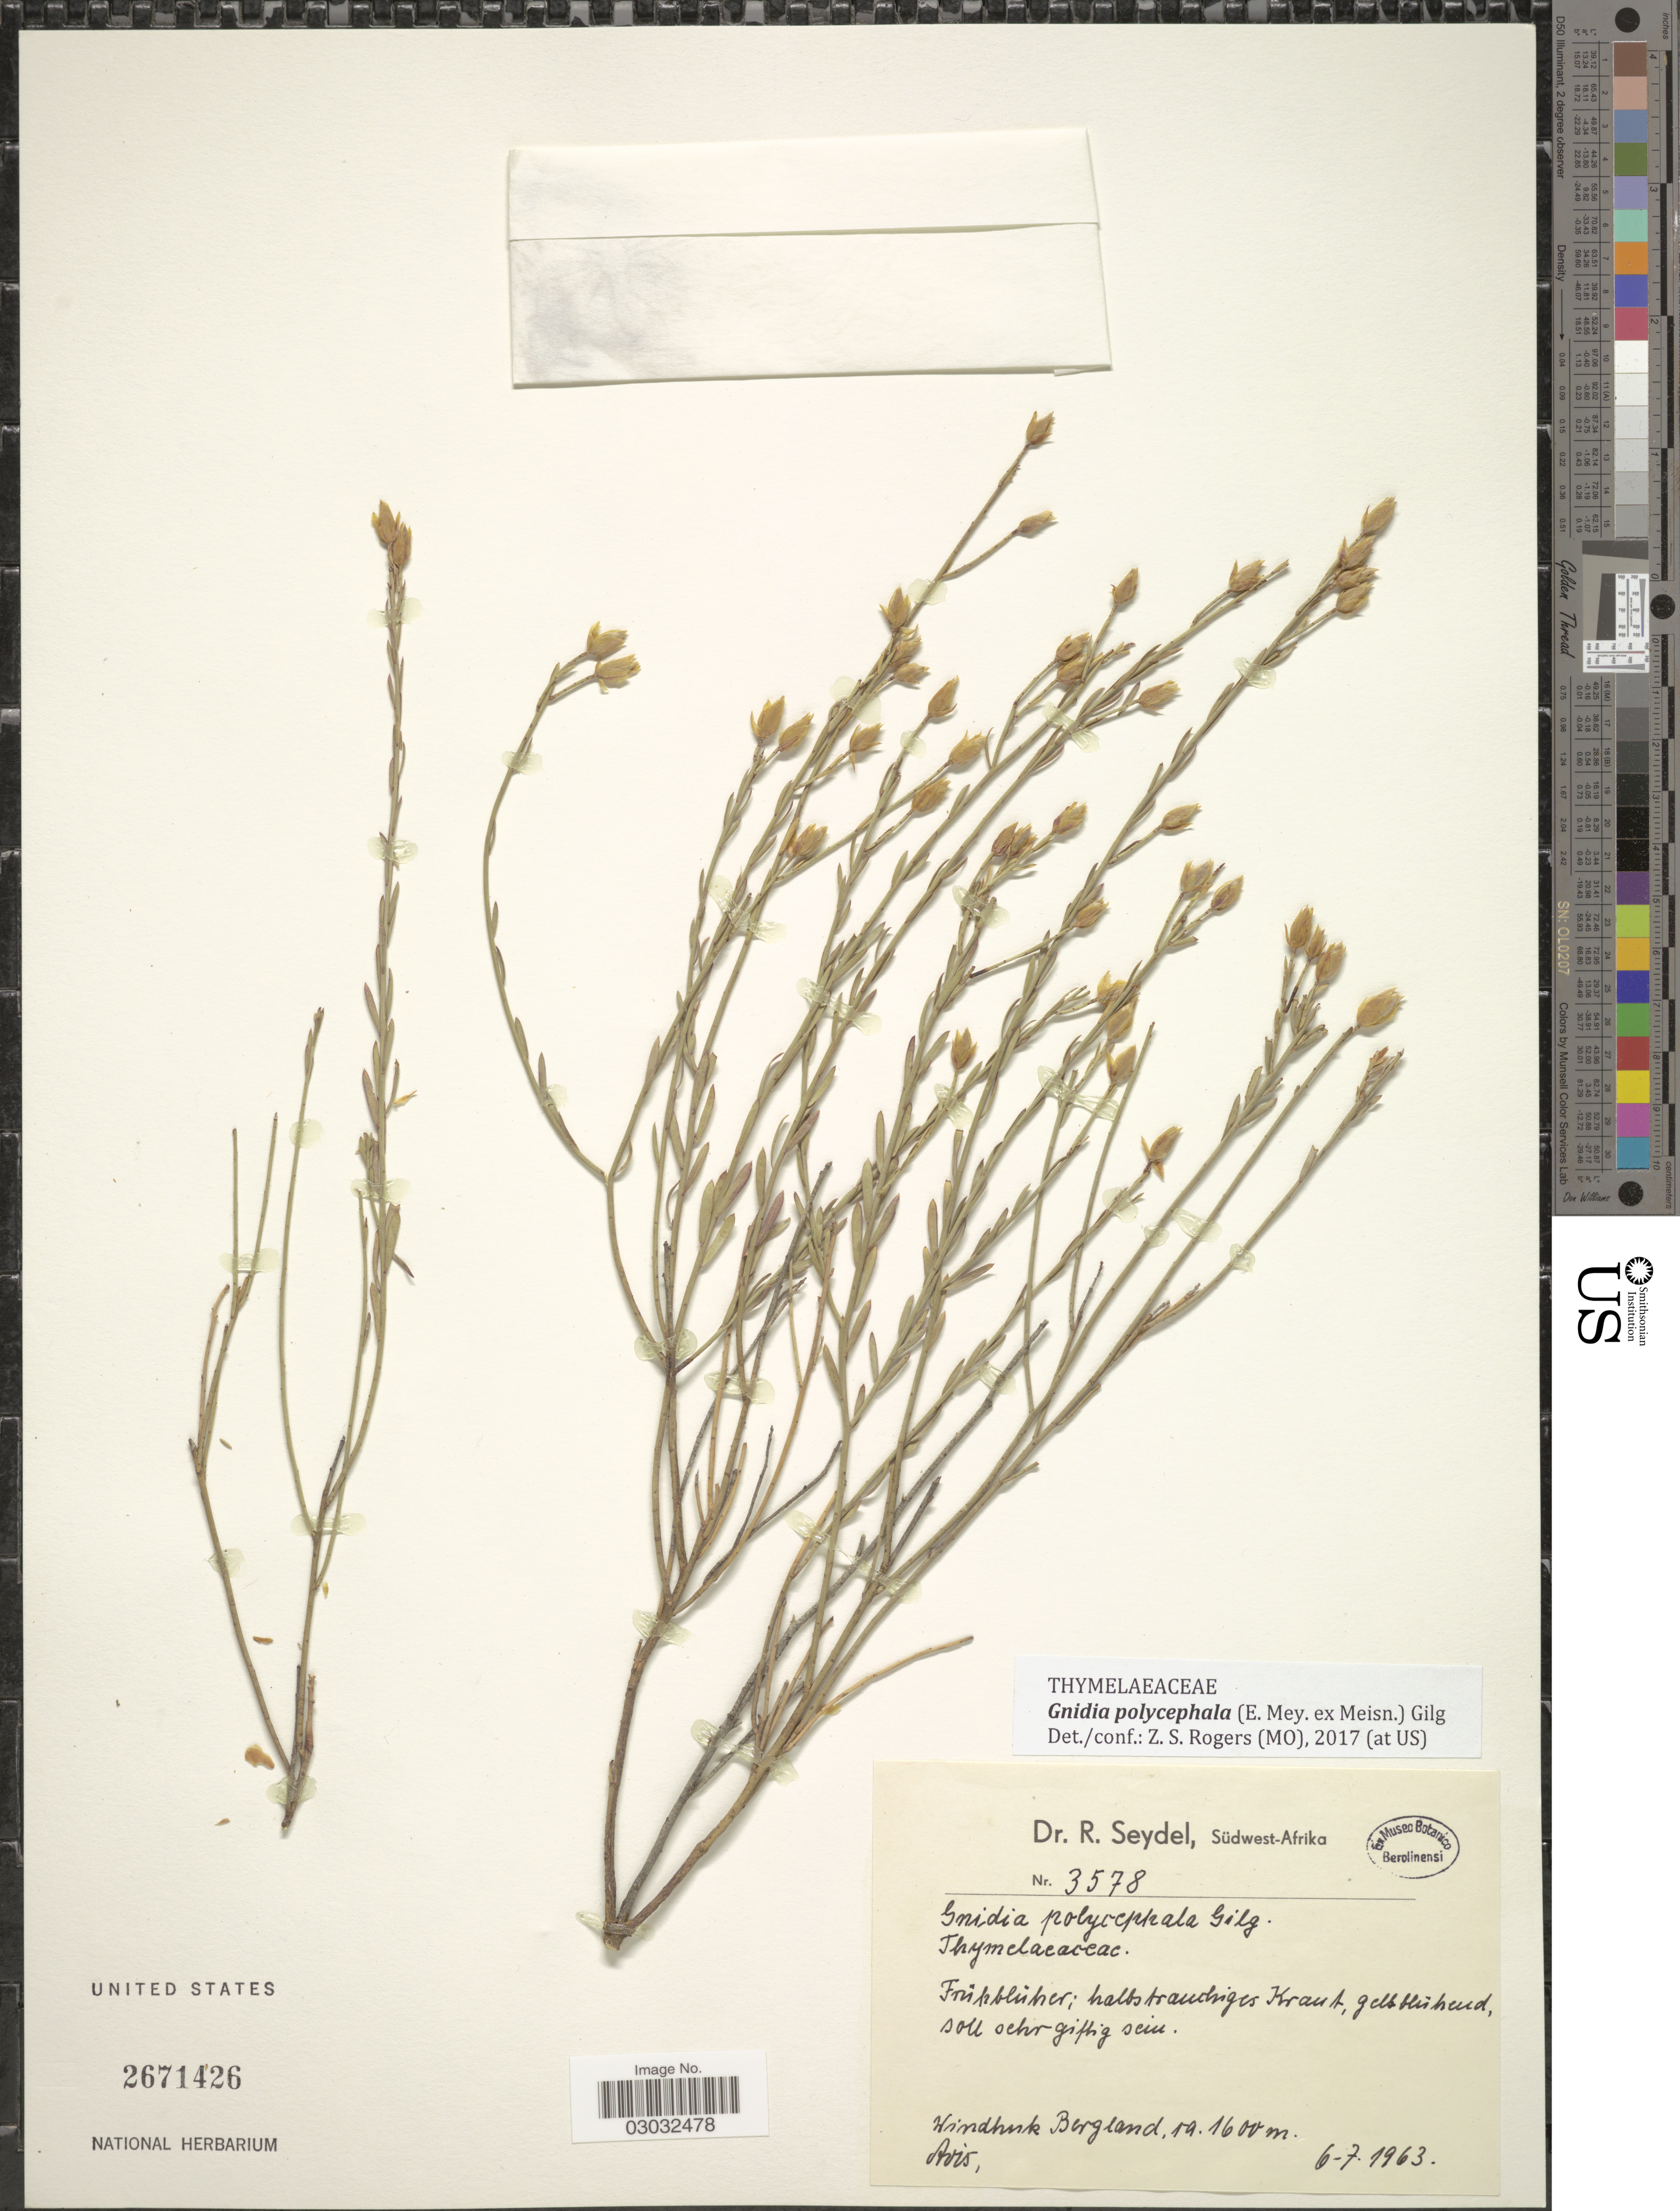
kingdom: Plantae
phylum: Tracheophyta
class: Magnoliopsida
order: Malvales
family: Thymelaeaceae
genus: Lasiosiphon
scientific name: Lasiosiphon polycephalus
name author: (E. Mey. ex Meisn.) H. Pearson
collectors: R. Seydel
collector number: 3578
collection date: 1963-07-06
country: Namibia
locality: Südwest-Afrika. Windhuk Bergland, Avis.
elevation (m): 1600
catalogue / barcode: US 2671426